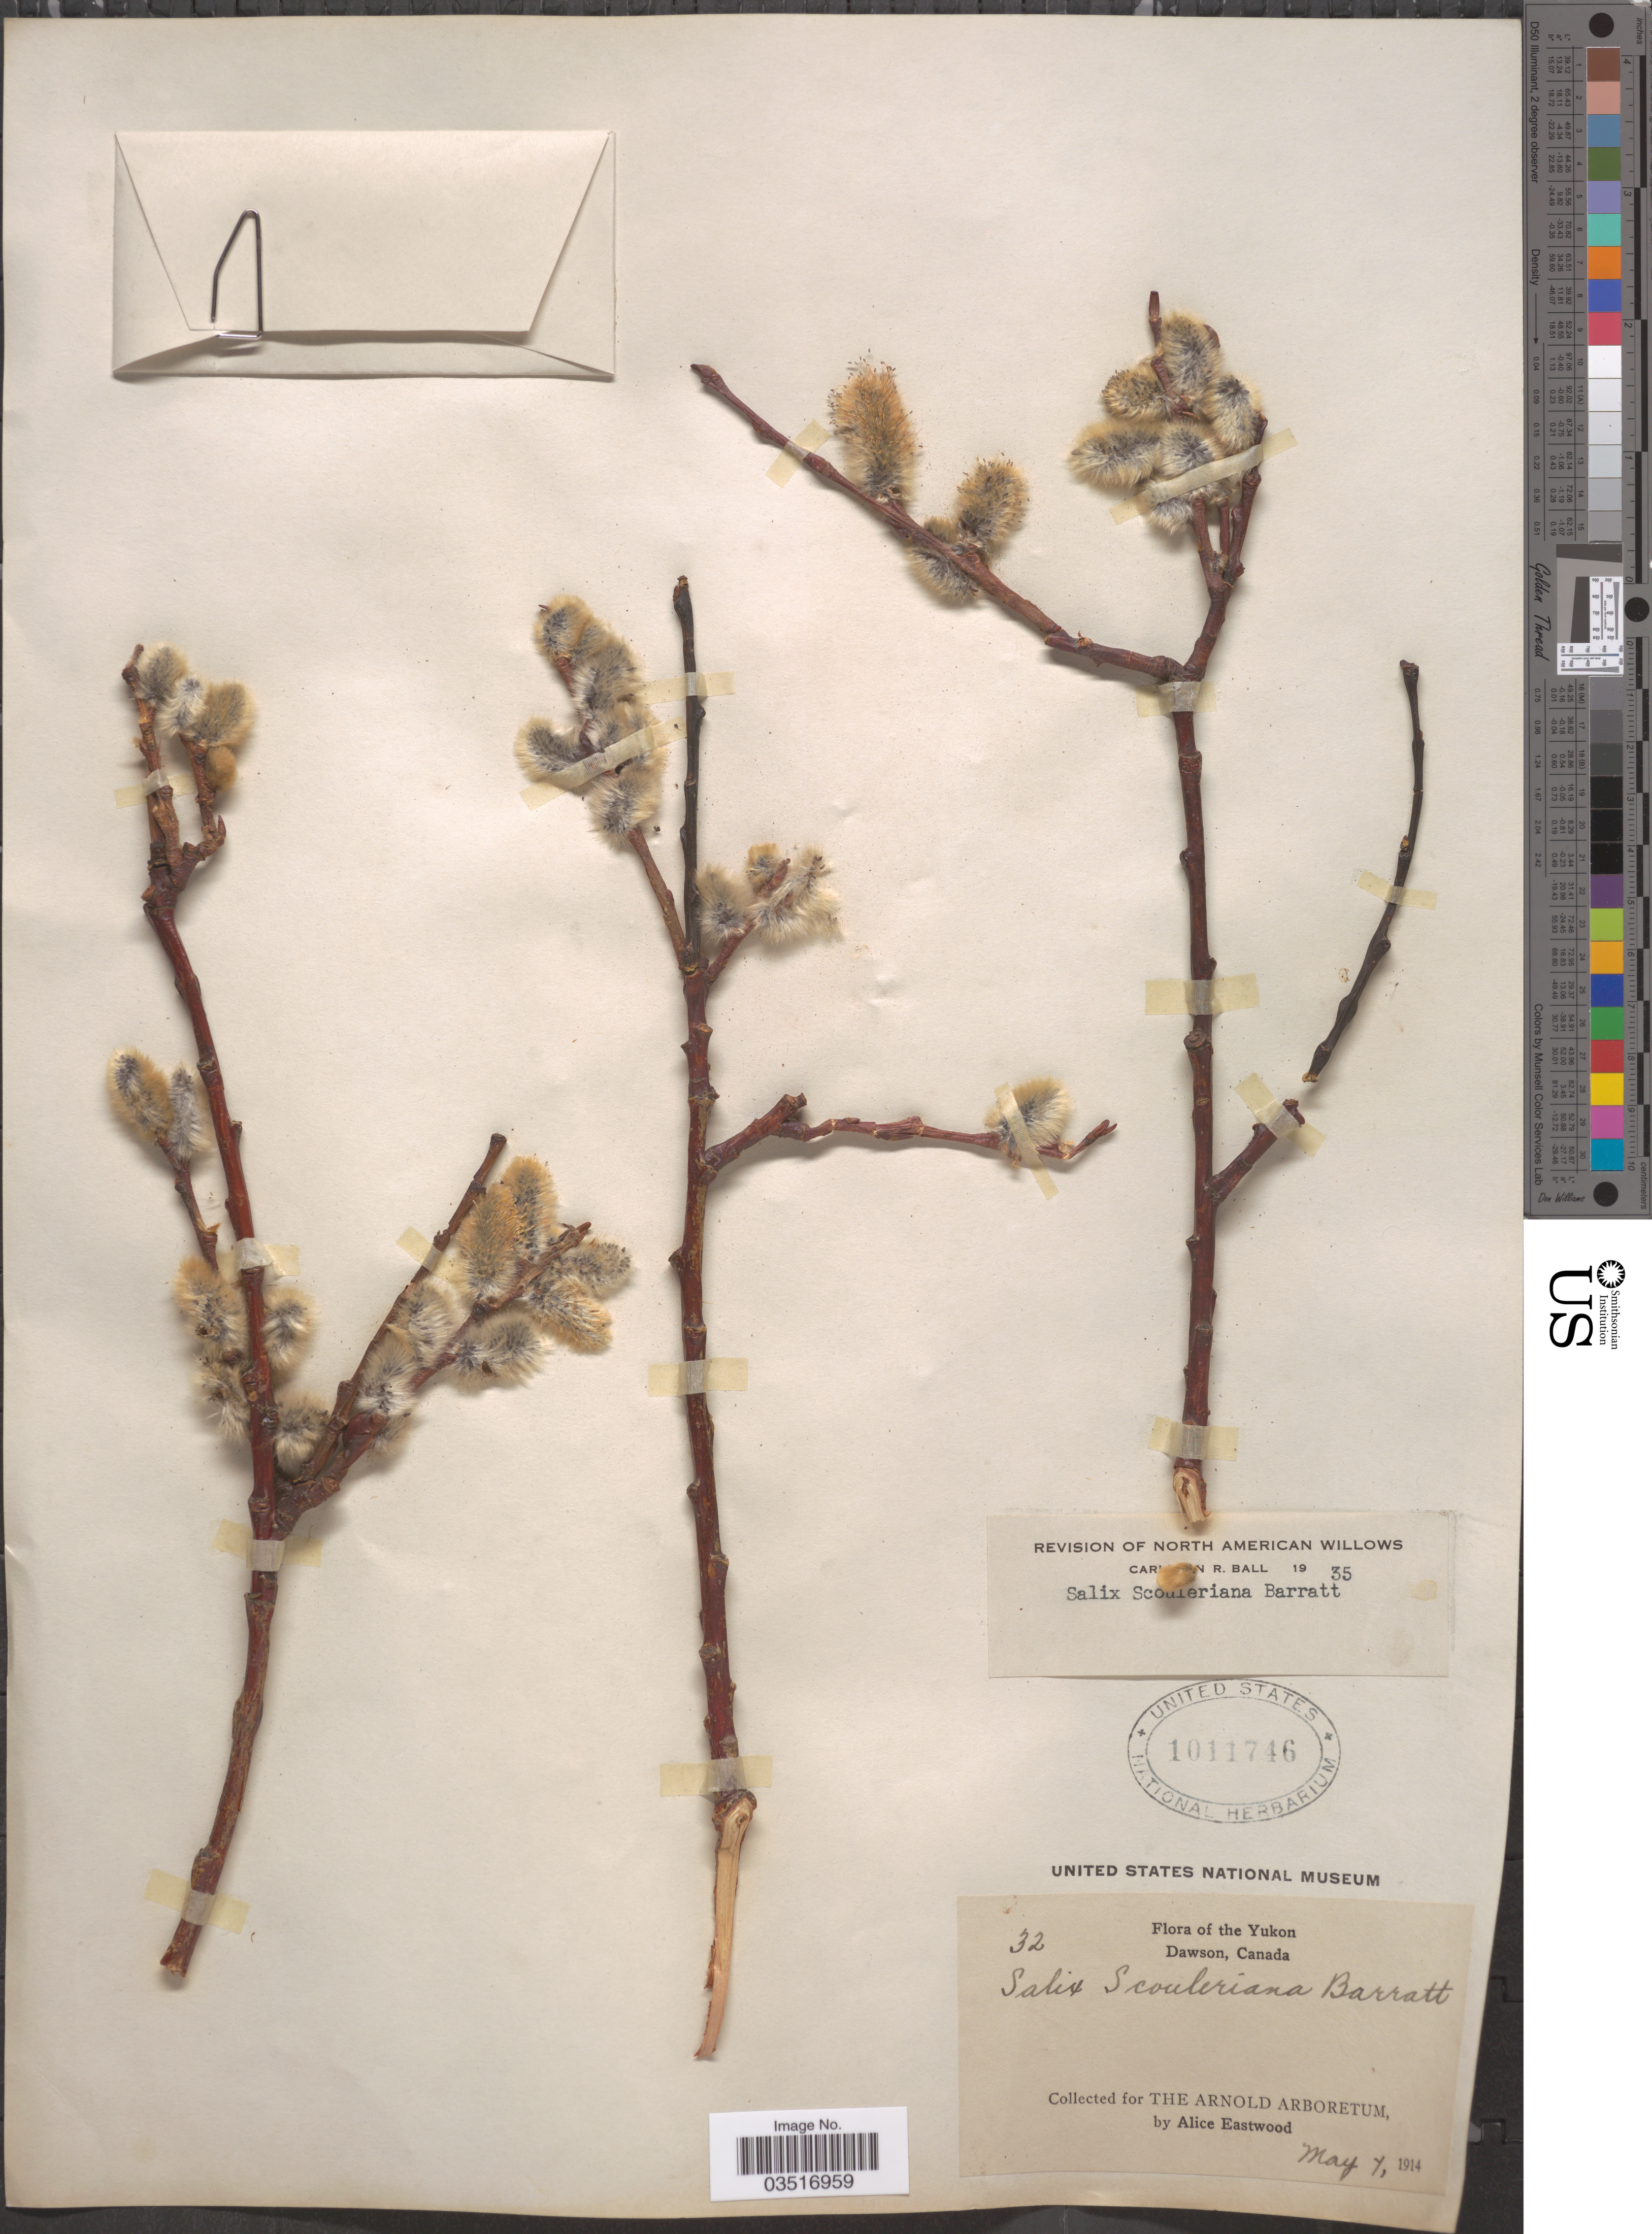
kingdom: Plantae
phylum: Tracheophyta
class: Magnoliopsida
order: Malpighiales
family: Salicaceae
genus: Salix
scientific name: Salix scouleriana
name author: Barratt ex Hook.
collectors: A. Eastwood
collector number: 32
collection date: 1914-05-07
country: Canada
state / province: Yukon Territory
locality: Yukon. Dawson.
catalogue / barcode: US 1011746